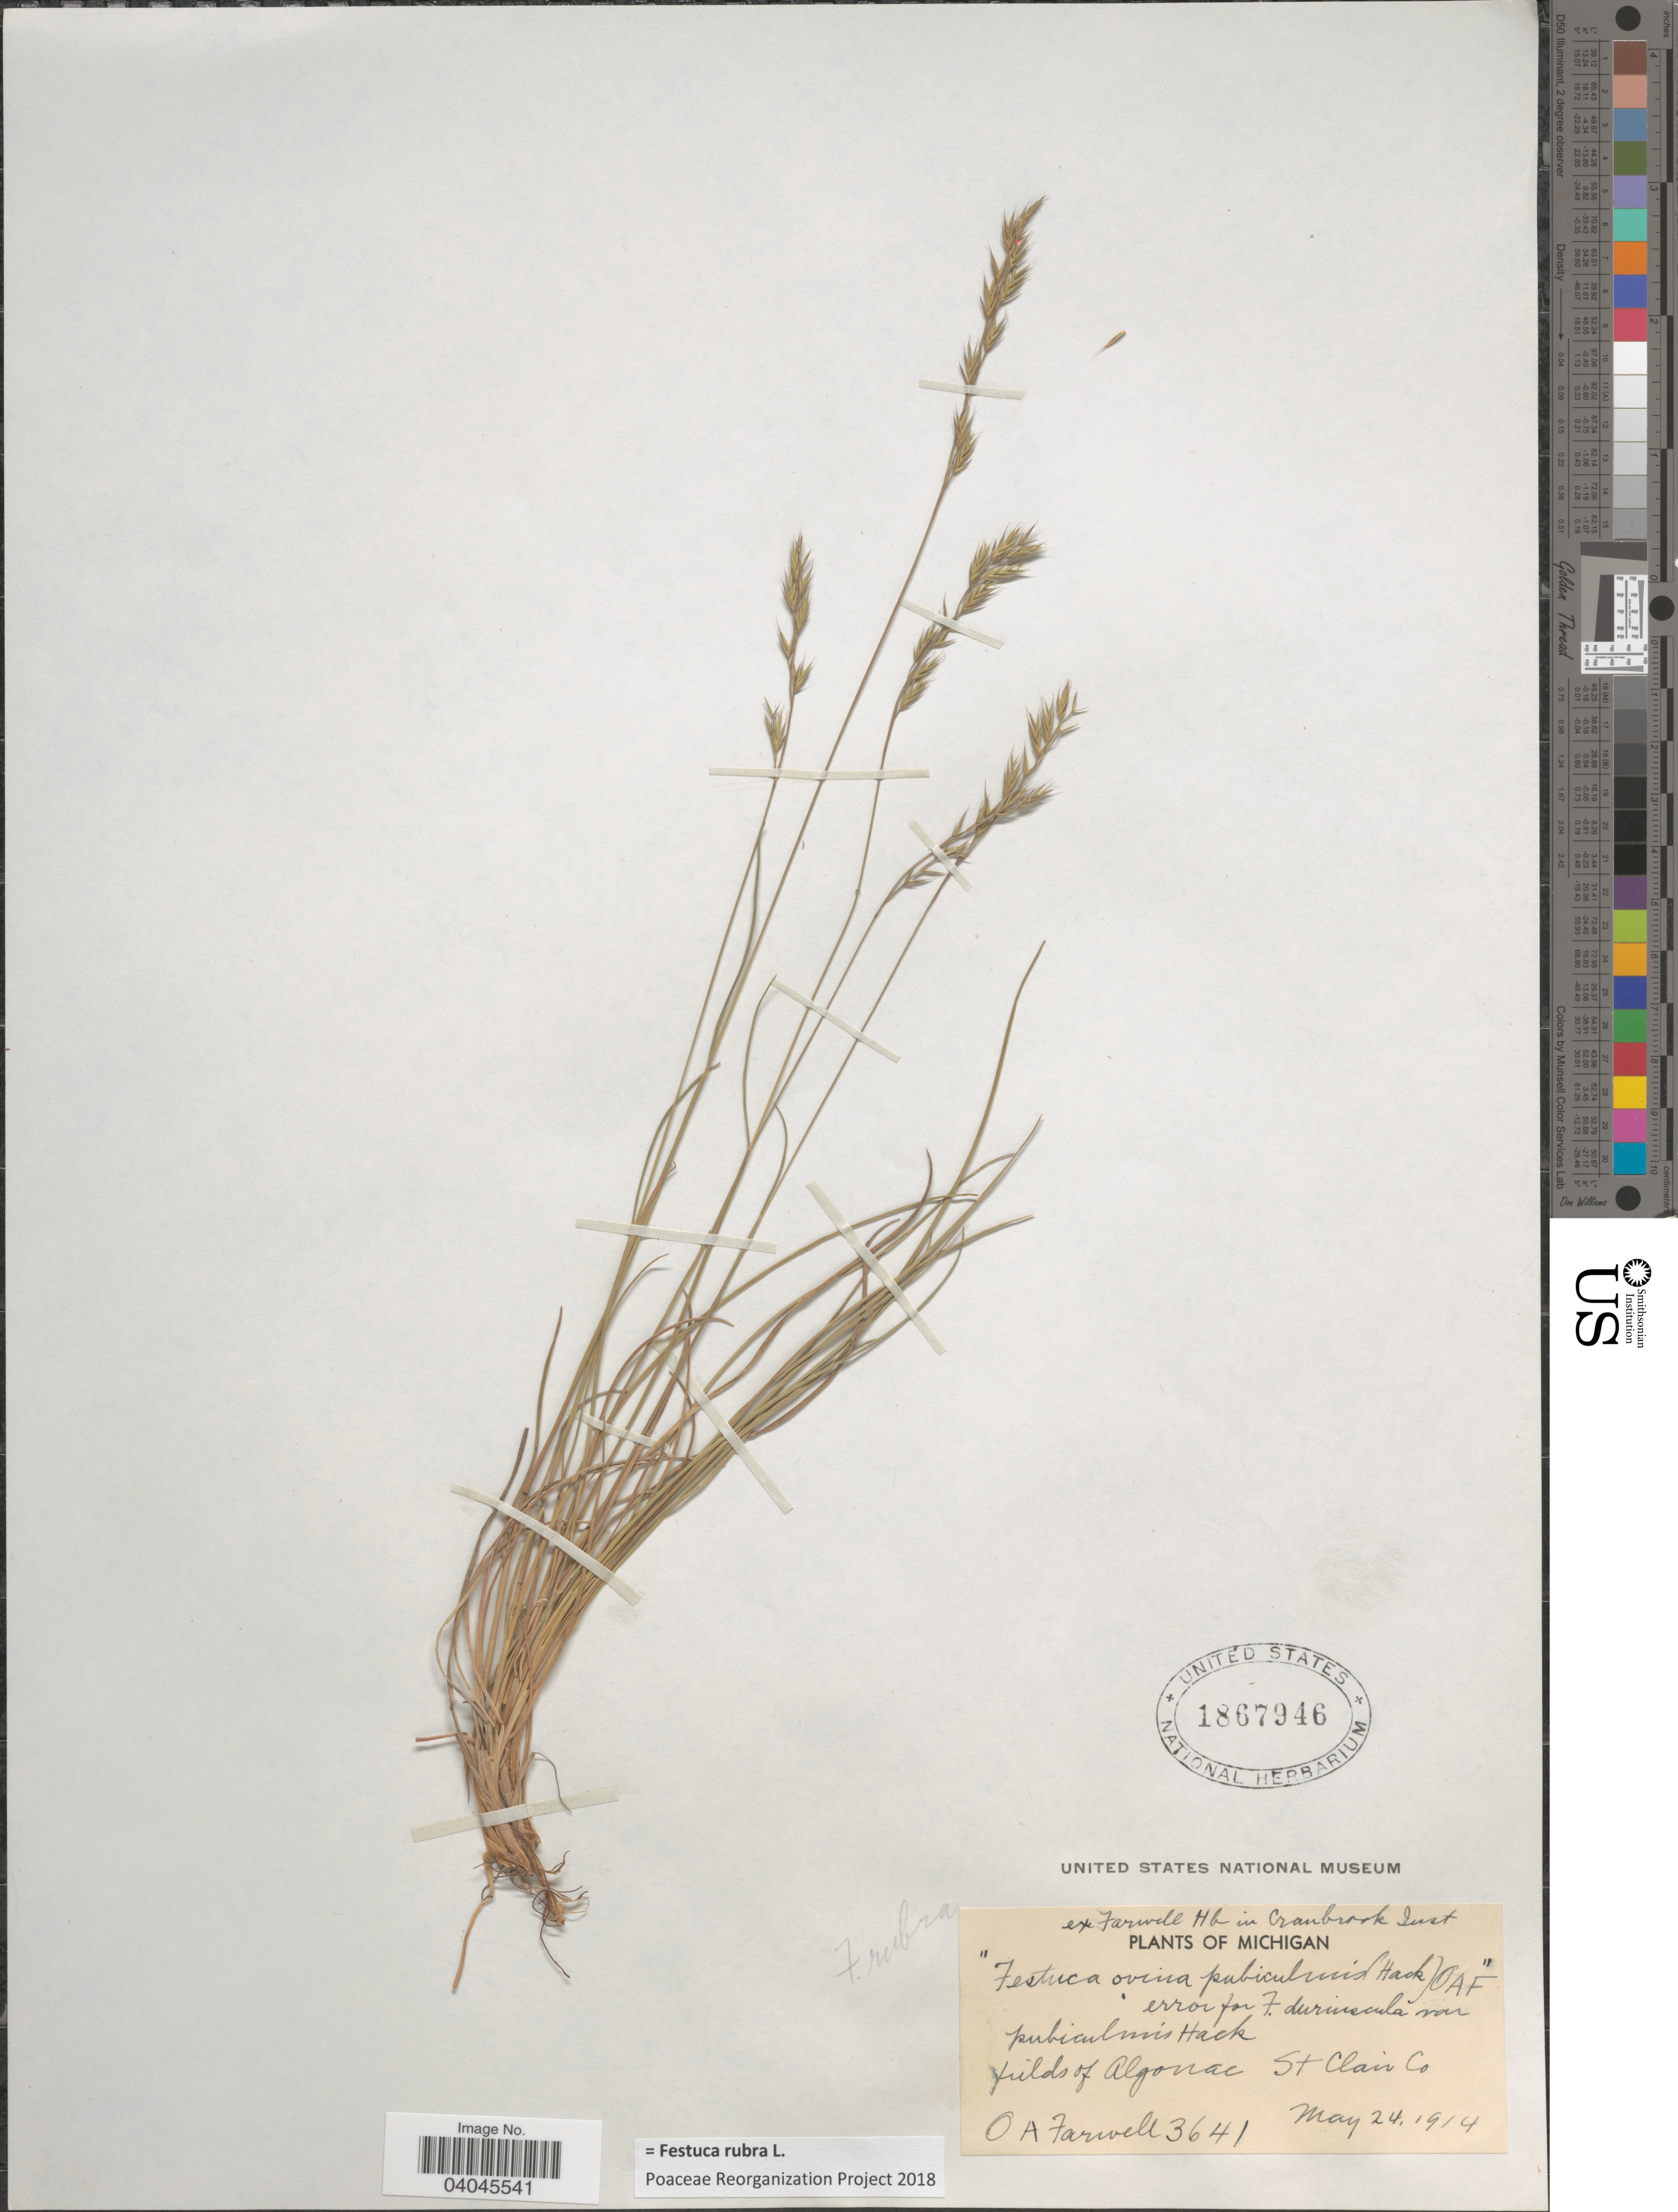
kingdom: Plantae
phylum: Tracheophyta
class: Liliopsida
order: Poales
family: Poaceae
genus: Festuca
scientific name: Festuca rubra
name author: L.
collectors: O. Farwell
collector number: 3641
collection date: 1914-05-24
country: United States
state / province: Michigan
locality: Fields of Algonac St Clair Co.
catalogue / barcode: US 1867946